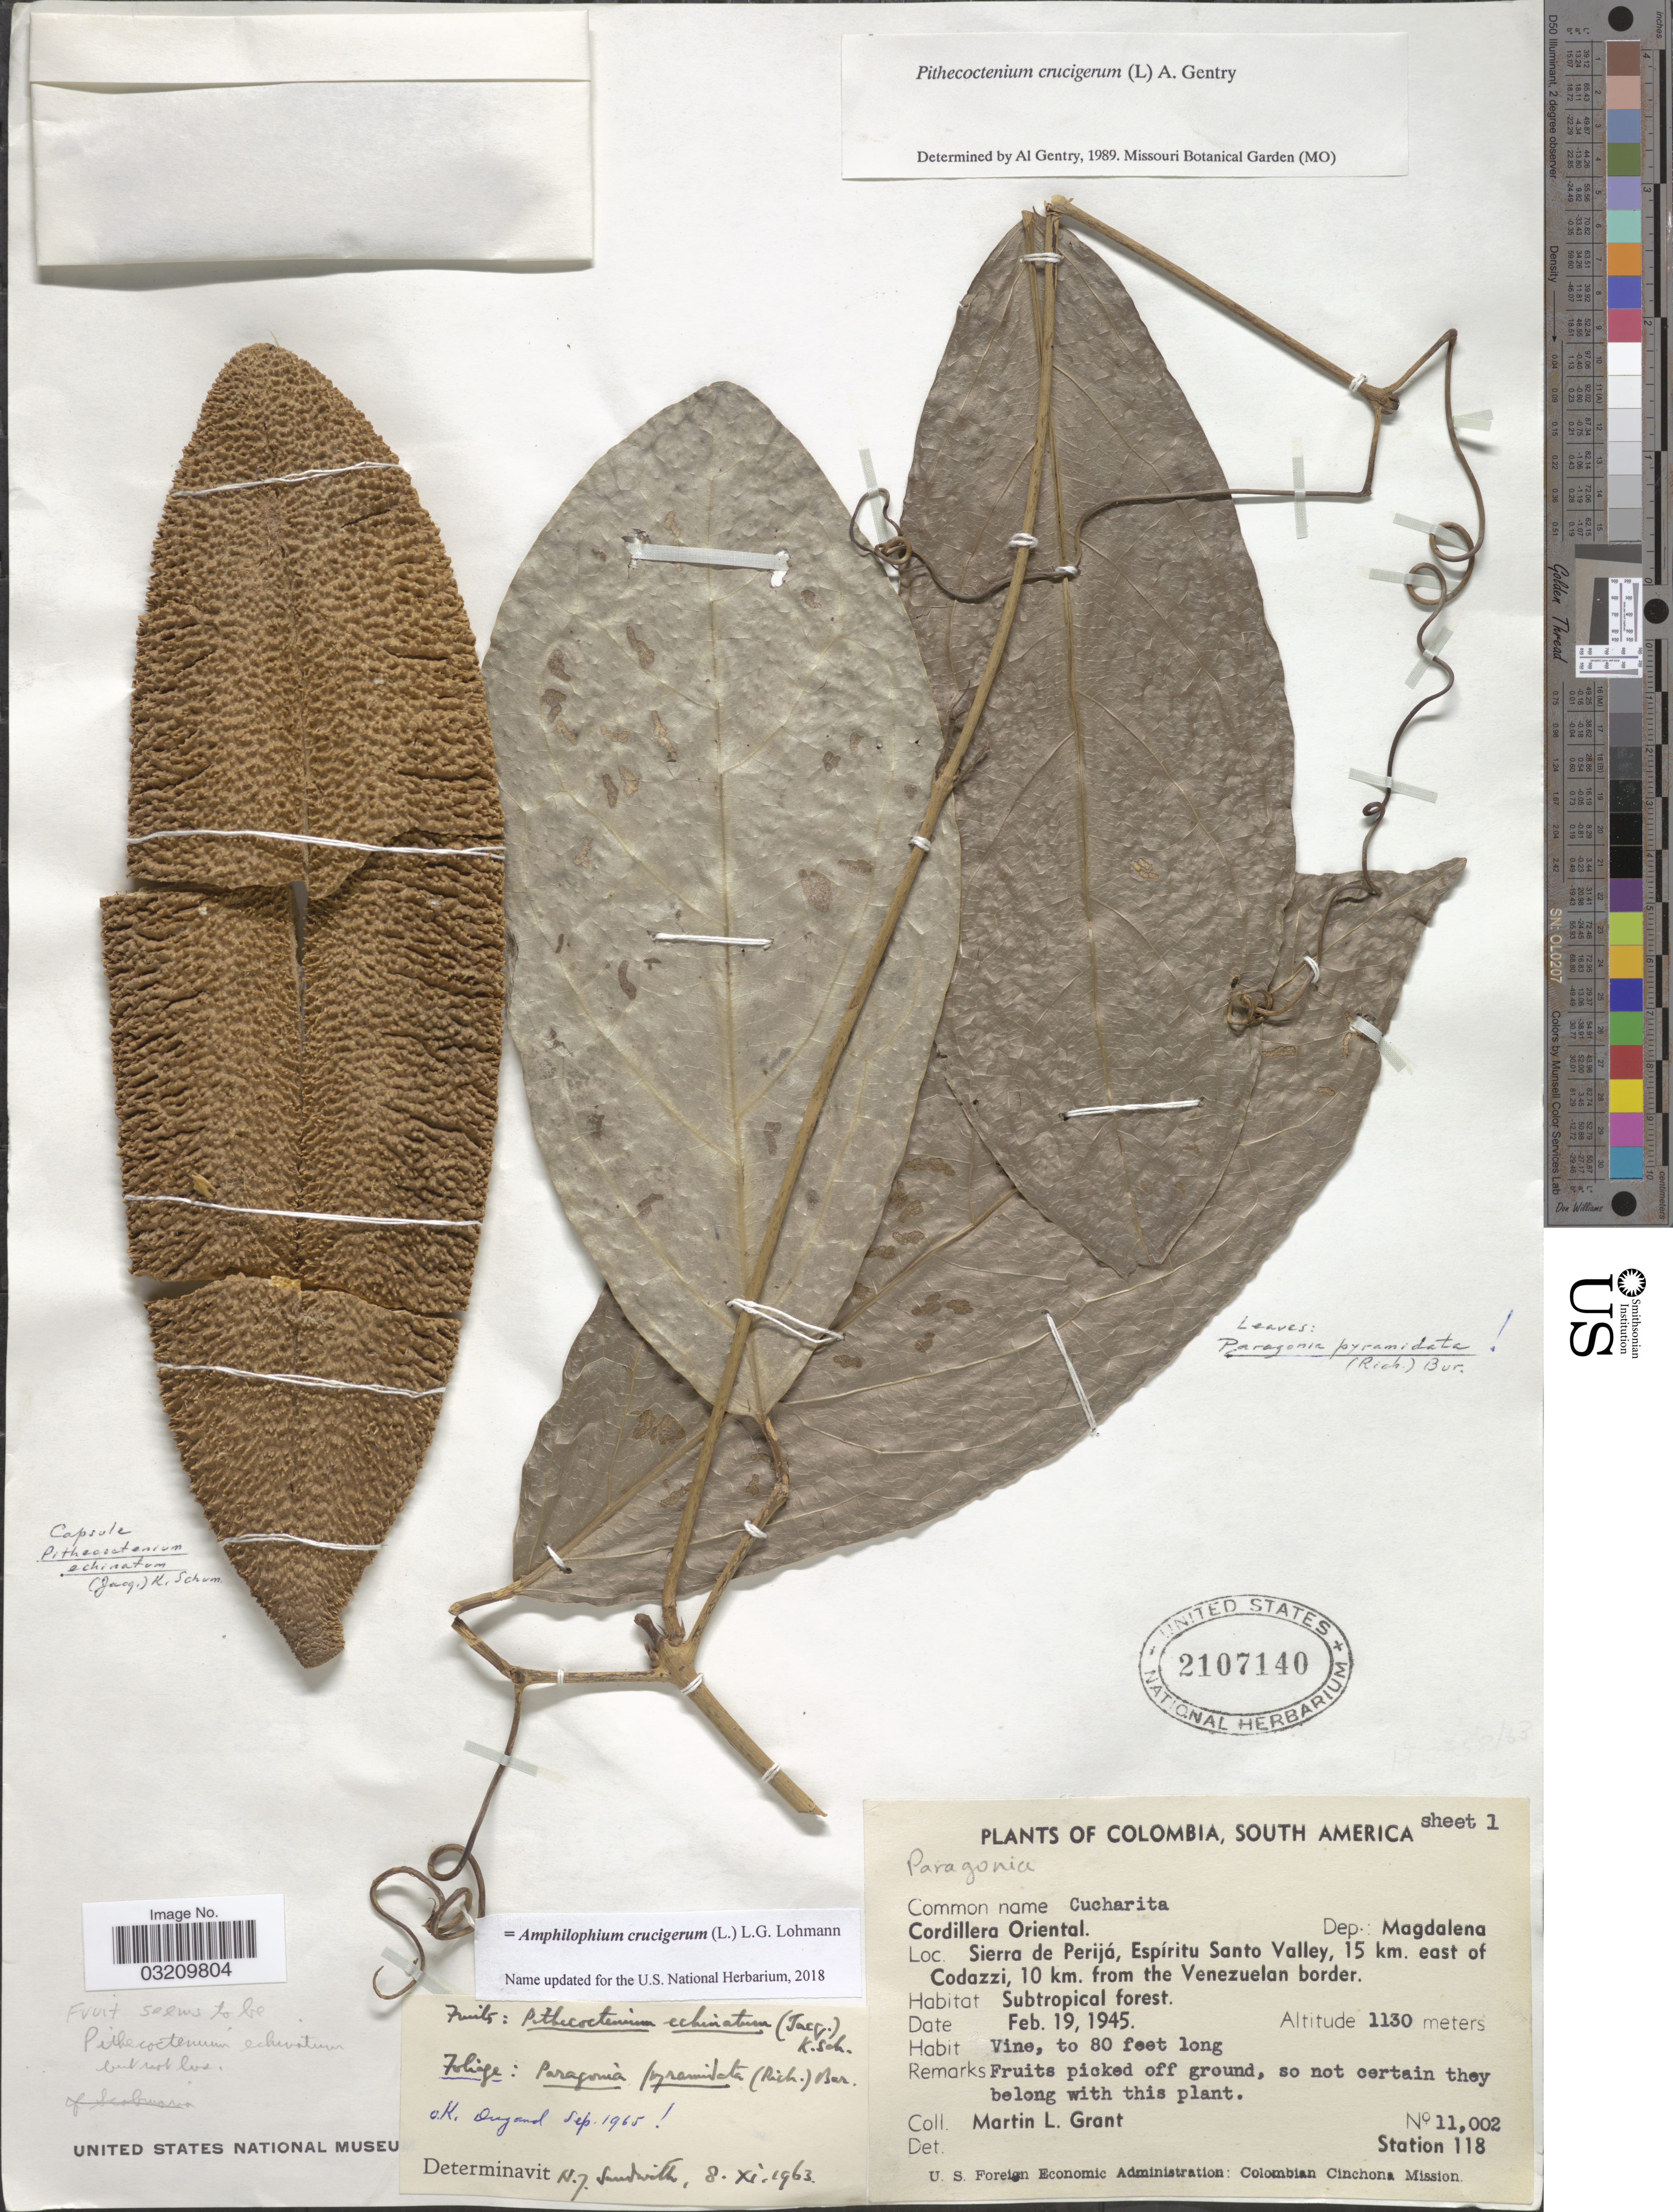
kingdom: Plantae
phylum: Tracheophyta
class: Magnoliopsida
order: Lamiales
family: Bignoniaceae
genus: Amphilophium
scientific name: Amphilophium crucigerum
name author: (L.) L.G. Lohmann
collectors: M. L. Grant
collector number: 11002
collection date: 1945-02-19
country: Colombia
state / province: Magdalena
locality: Cordillera Oriental. Dep.: Magdalena. Sierra de Perijá, Espíritu Santo Valleym 15 km. east of Codazzi, 10 km. from the Venezuelan border.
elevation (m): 1130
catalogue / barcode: US 2107140